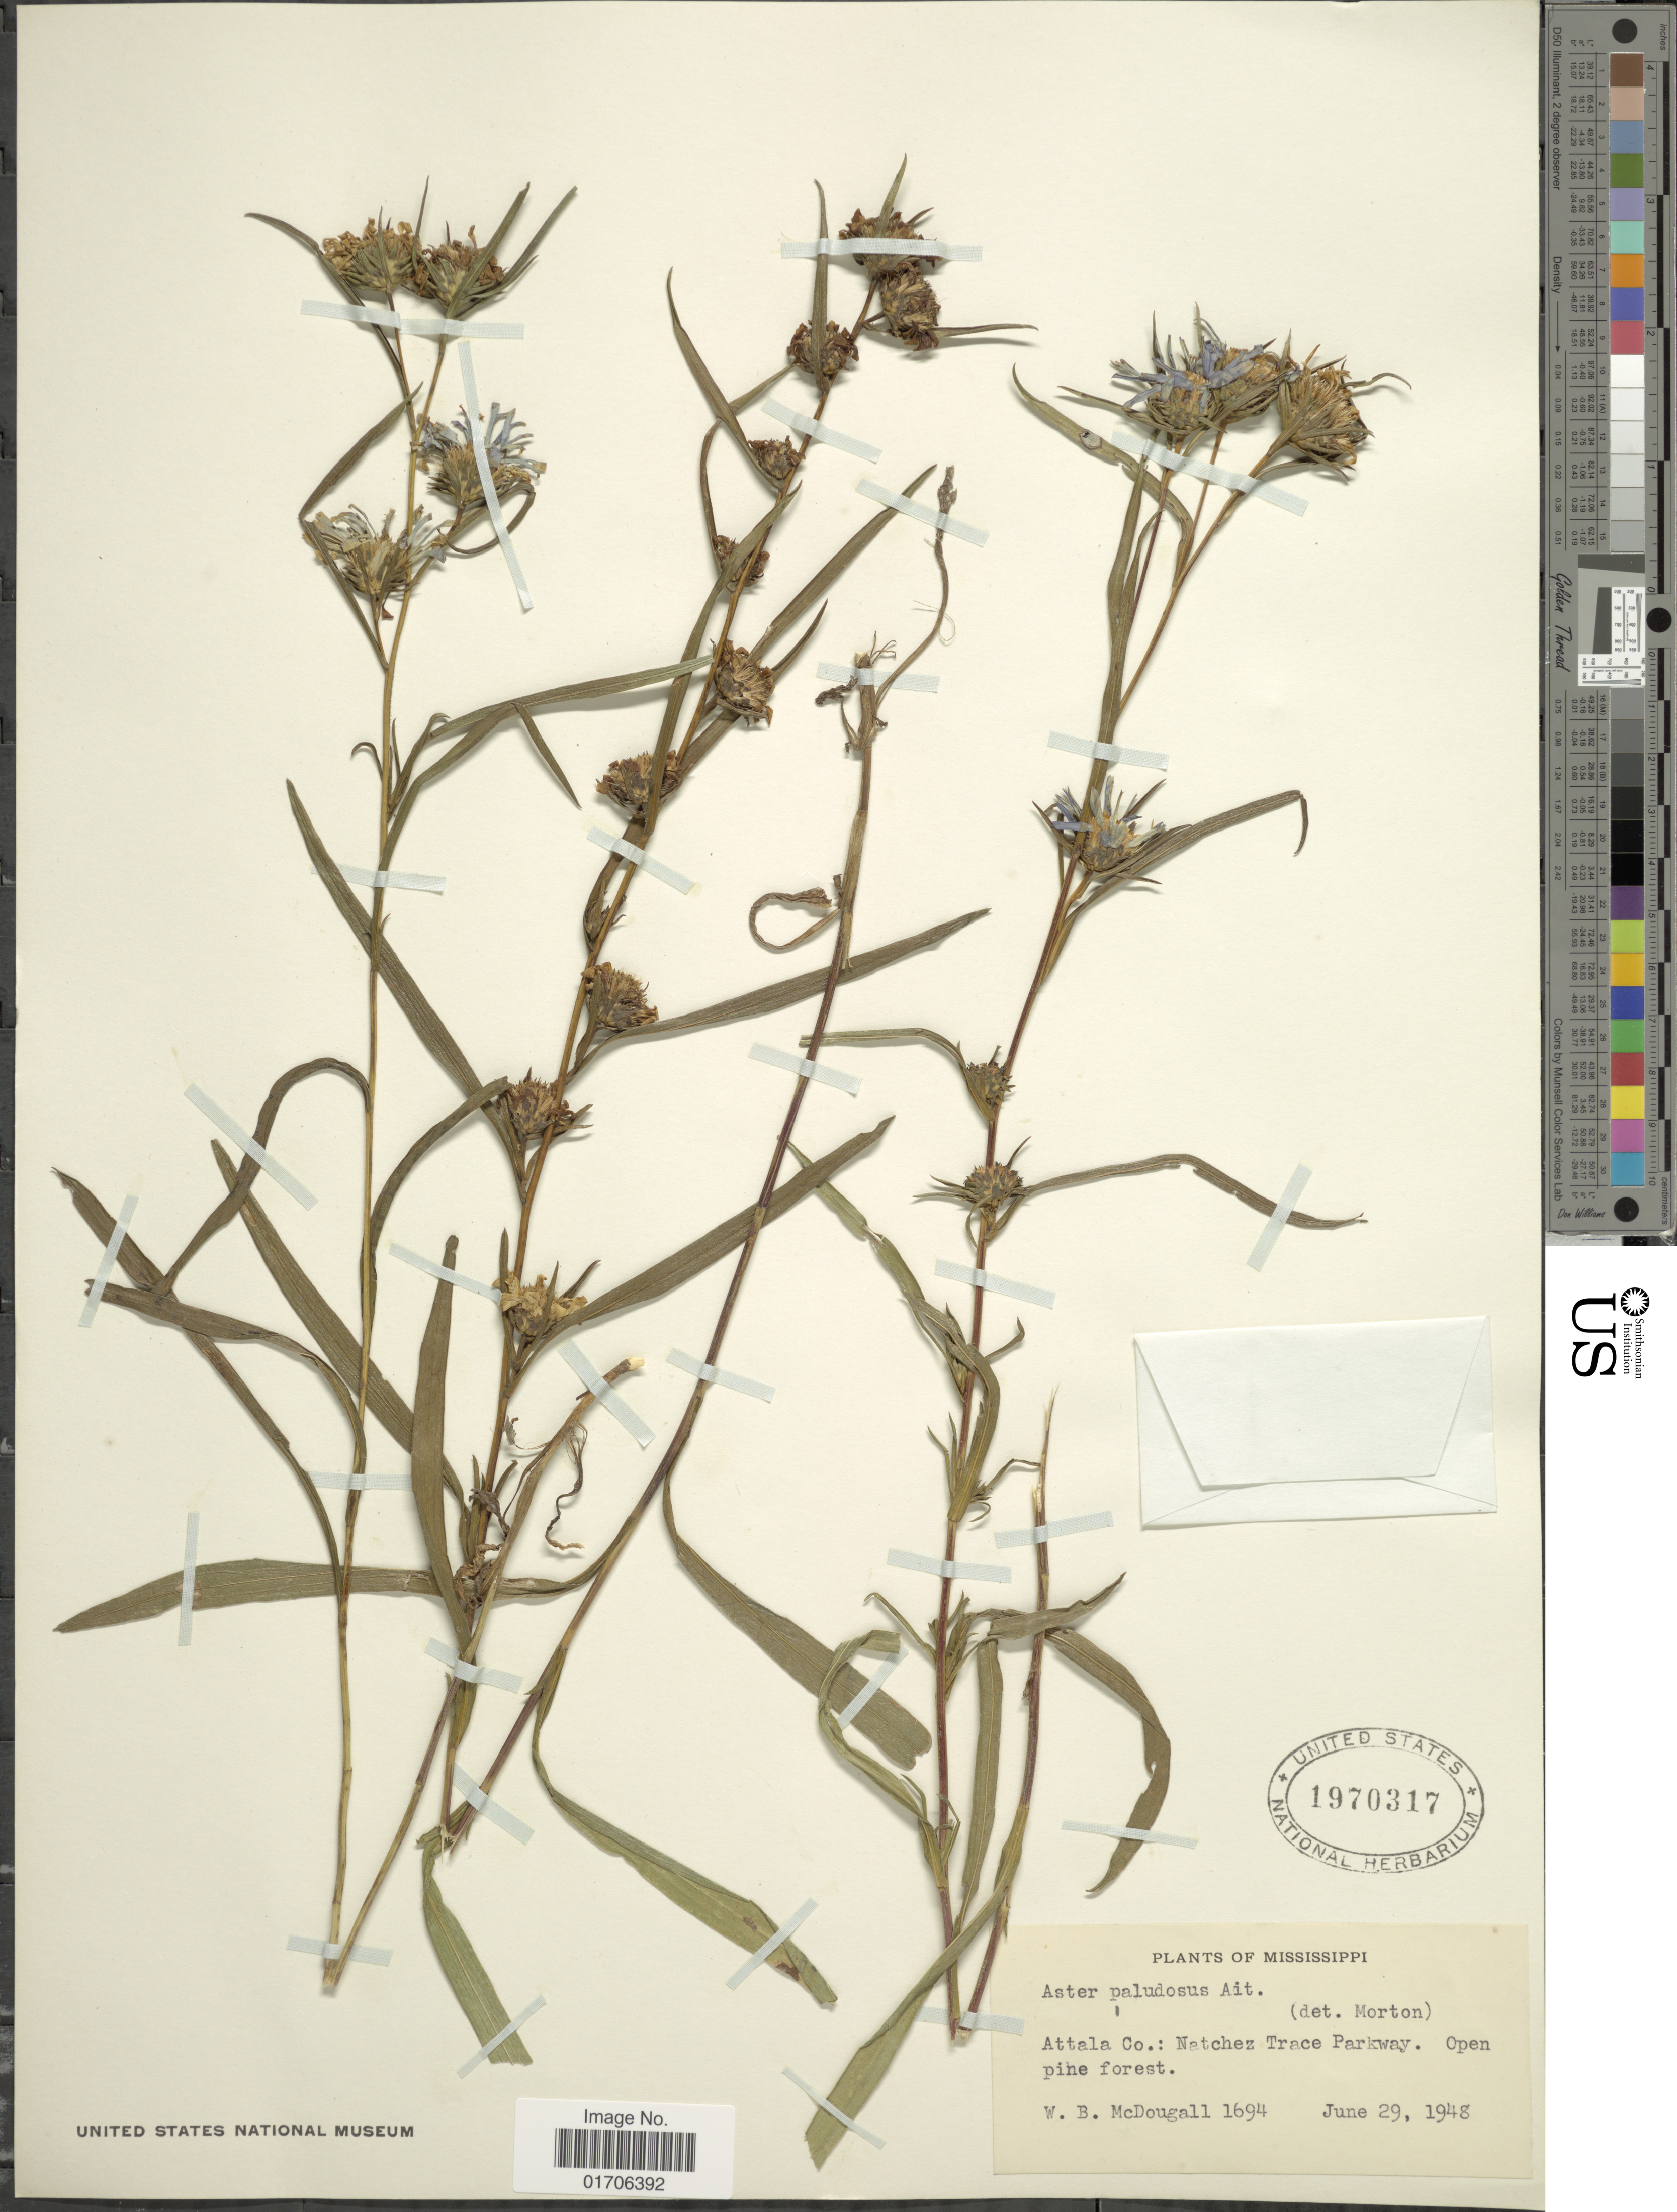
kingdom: Plantae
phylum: Tracheophyta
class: Magnoliopsida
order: Asterales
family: Asteraceae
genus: Eurybia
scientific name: Eurybia hemispherica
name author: G.L. Nesom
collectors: W. B. McDougall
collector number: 1694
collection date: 1948-06-29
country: United States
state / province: Mississippi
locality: Mississippi. Attala Co.: Natchez Trace Parkway.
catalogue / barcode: US 1970317